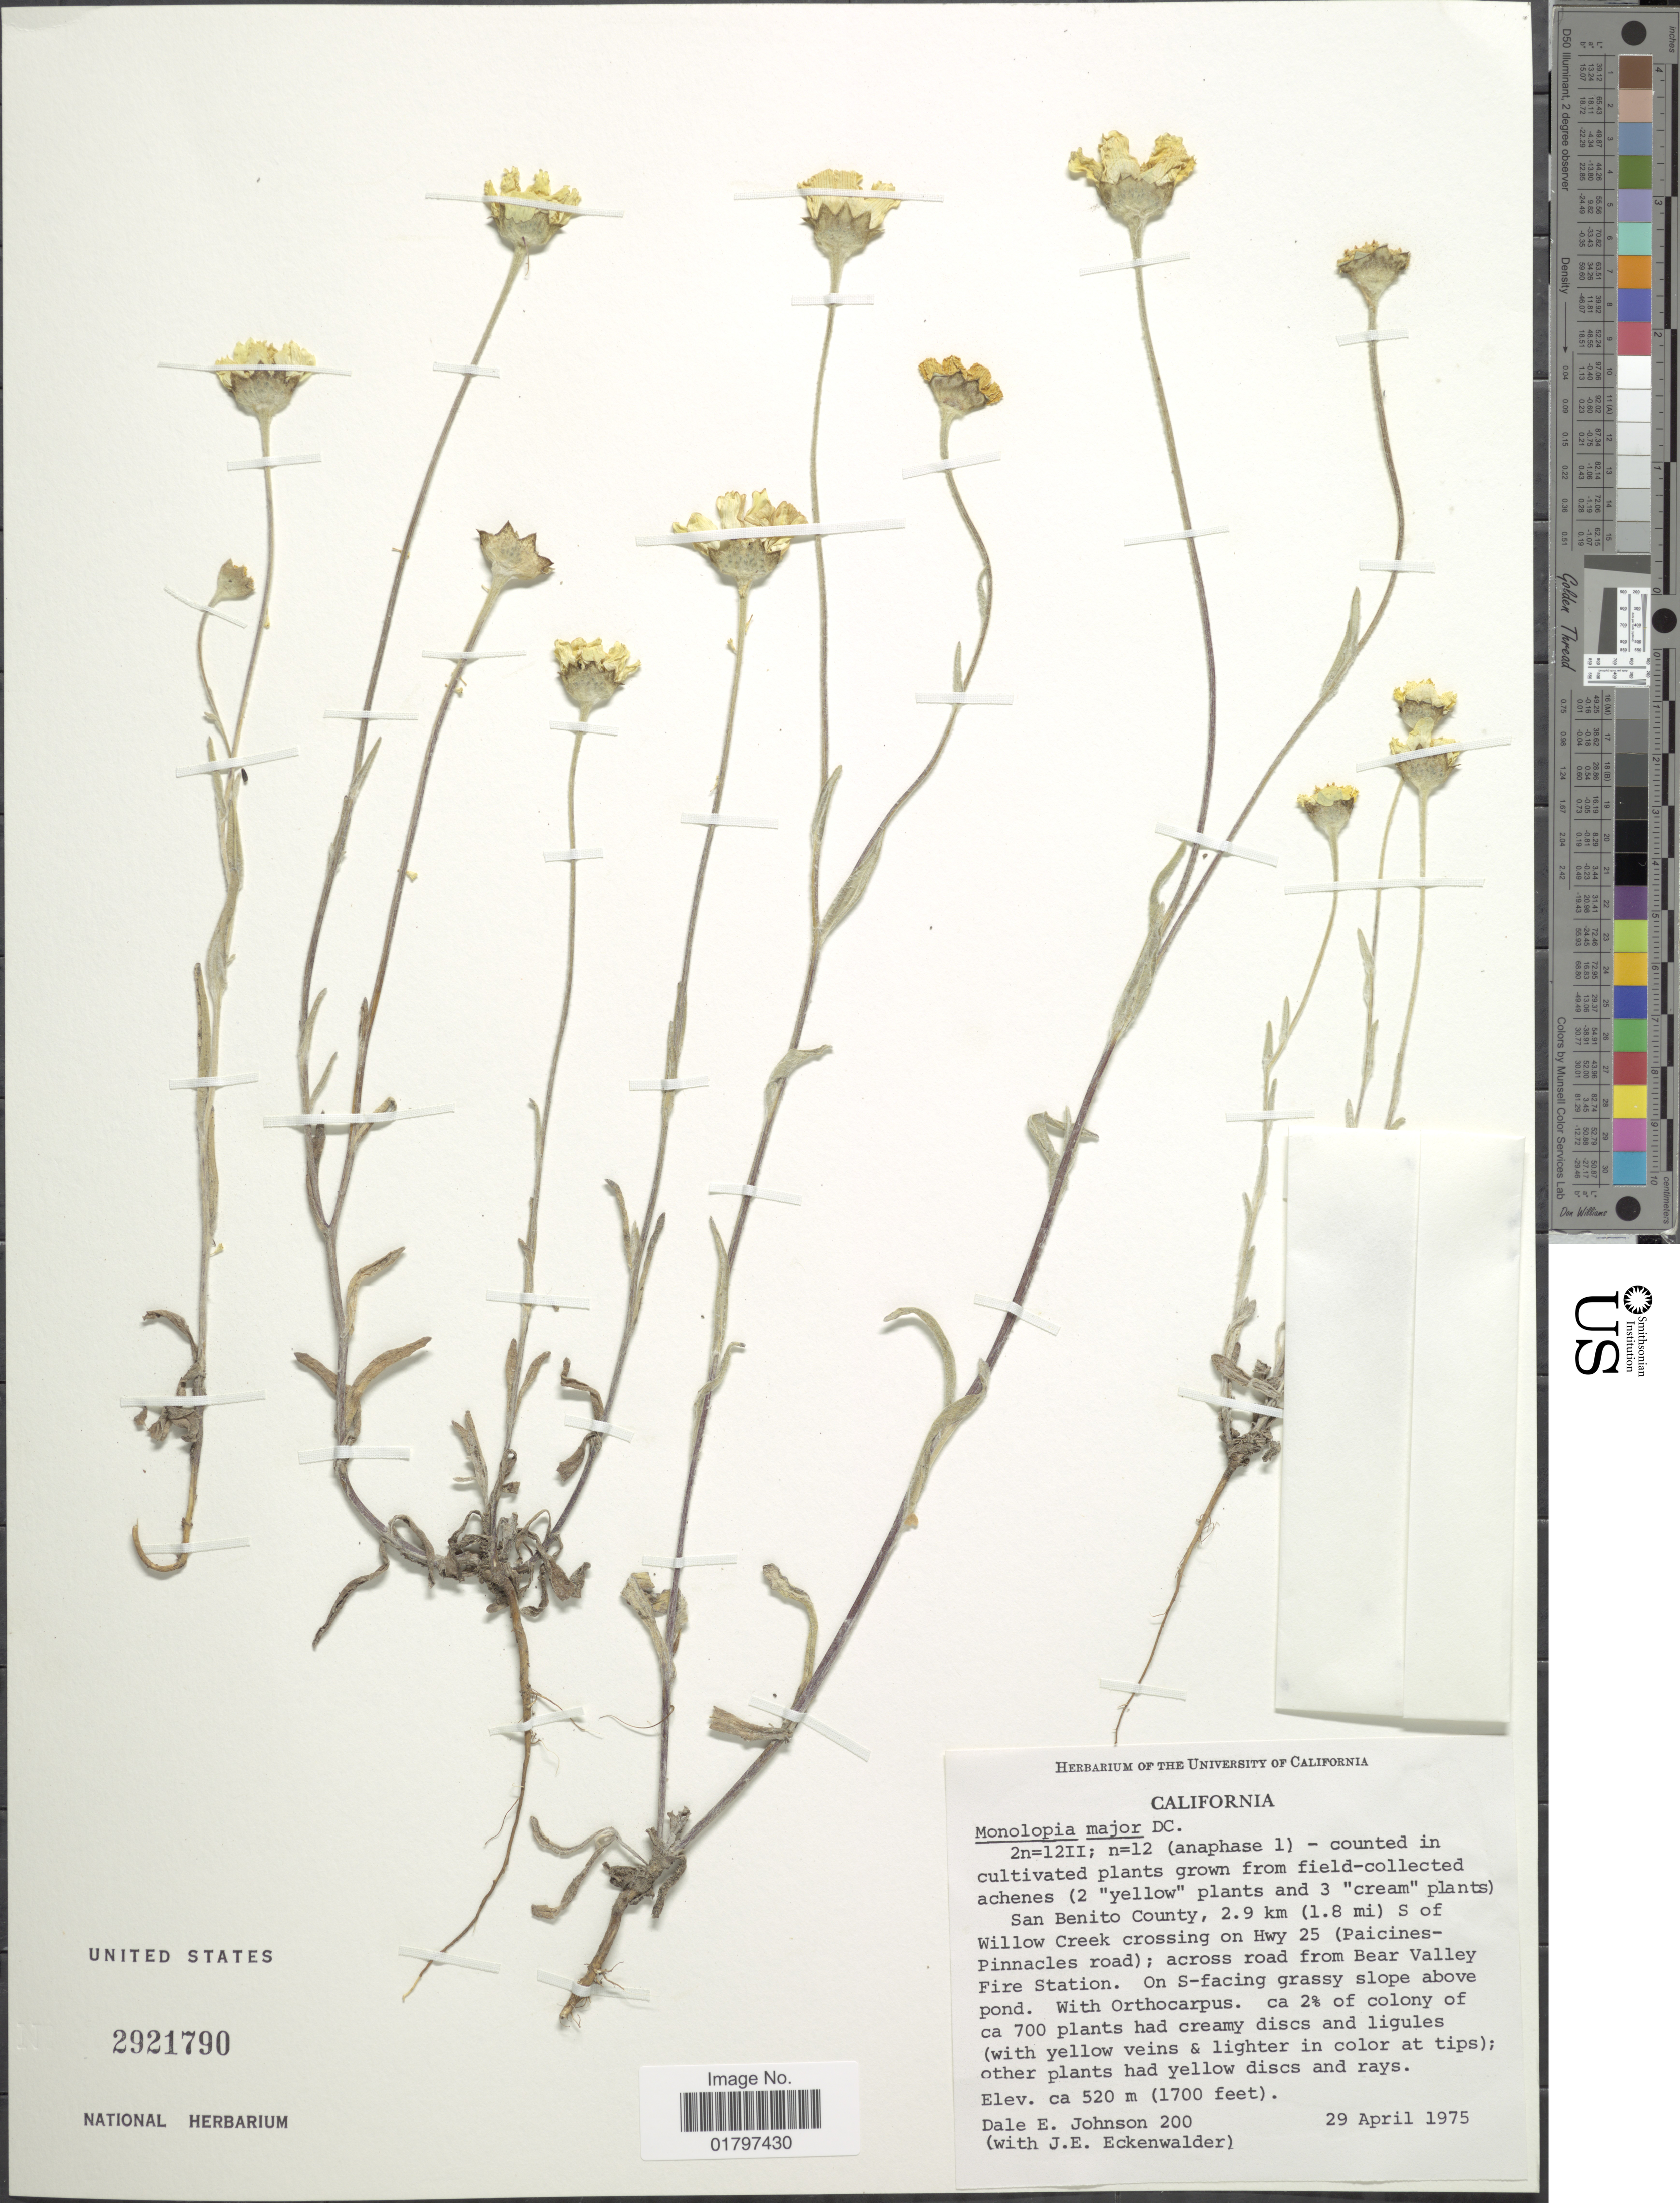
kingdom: Plantae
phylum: Tracheophyta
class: Magnoliopsida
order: Asterales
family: Asteraceae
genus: Monolopia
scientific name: Monolopia major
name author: DC.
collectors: D. E. Johnson & J. Eckenwalder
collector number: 200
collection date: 1975-04-29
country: United States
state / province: California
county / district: San Benito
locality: San Benito County, 2.9 km (1.8 mi) S of Willow Creek crossing on Hwy 25 (Paicines-Pinnacles road)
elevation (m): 518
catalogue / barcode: US 2921790